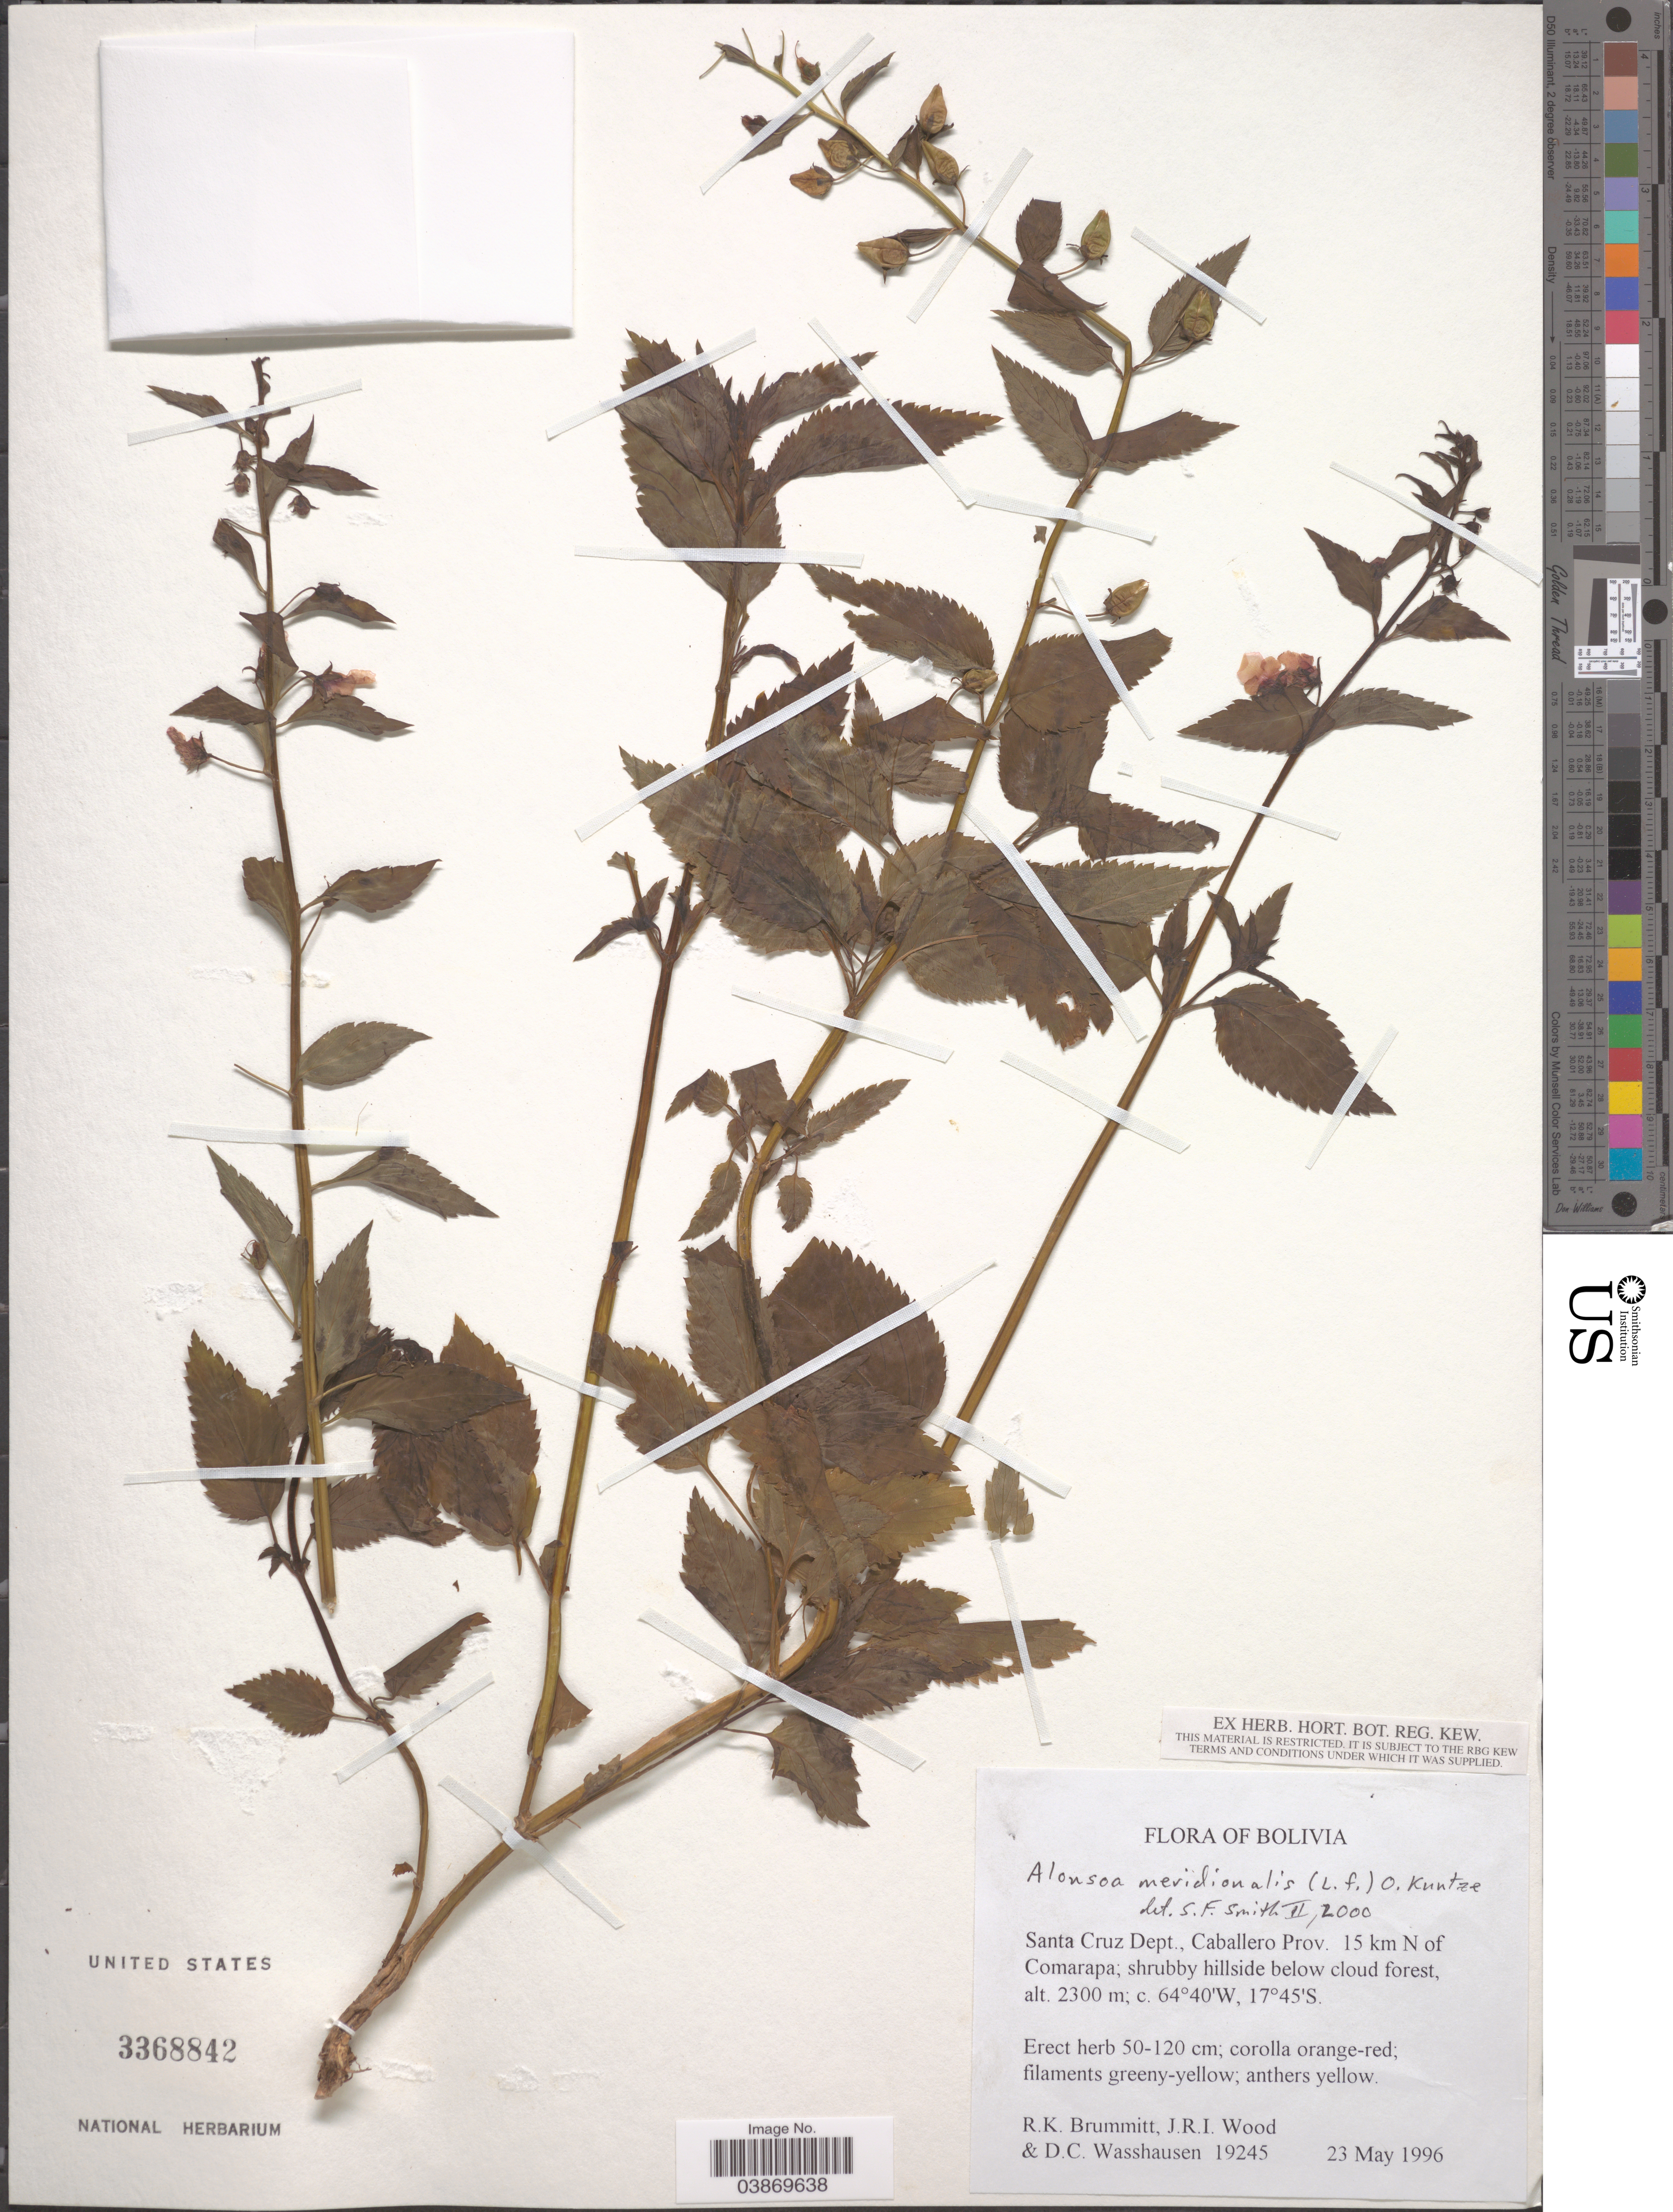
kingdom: Plantae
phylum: Tracheophyta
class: Magnoliopsida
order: Lamiales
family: Scrophulariaceae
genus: Alonsoa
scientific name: Alonsoa meridionalis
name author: (L. f.) Kuntze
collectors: R. Brummitt, J. R. I. Wood & D. C. Wasshausen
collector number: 19245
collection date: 1996-05-23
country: Bolivia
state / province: Santa Cruz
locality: Santa Cruz Dept., Caballero Prov. 15 km N of Comarapa; shrubby hillside below cloud forest.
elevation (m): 2300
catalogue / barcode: US 3368842